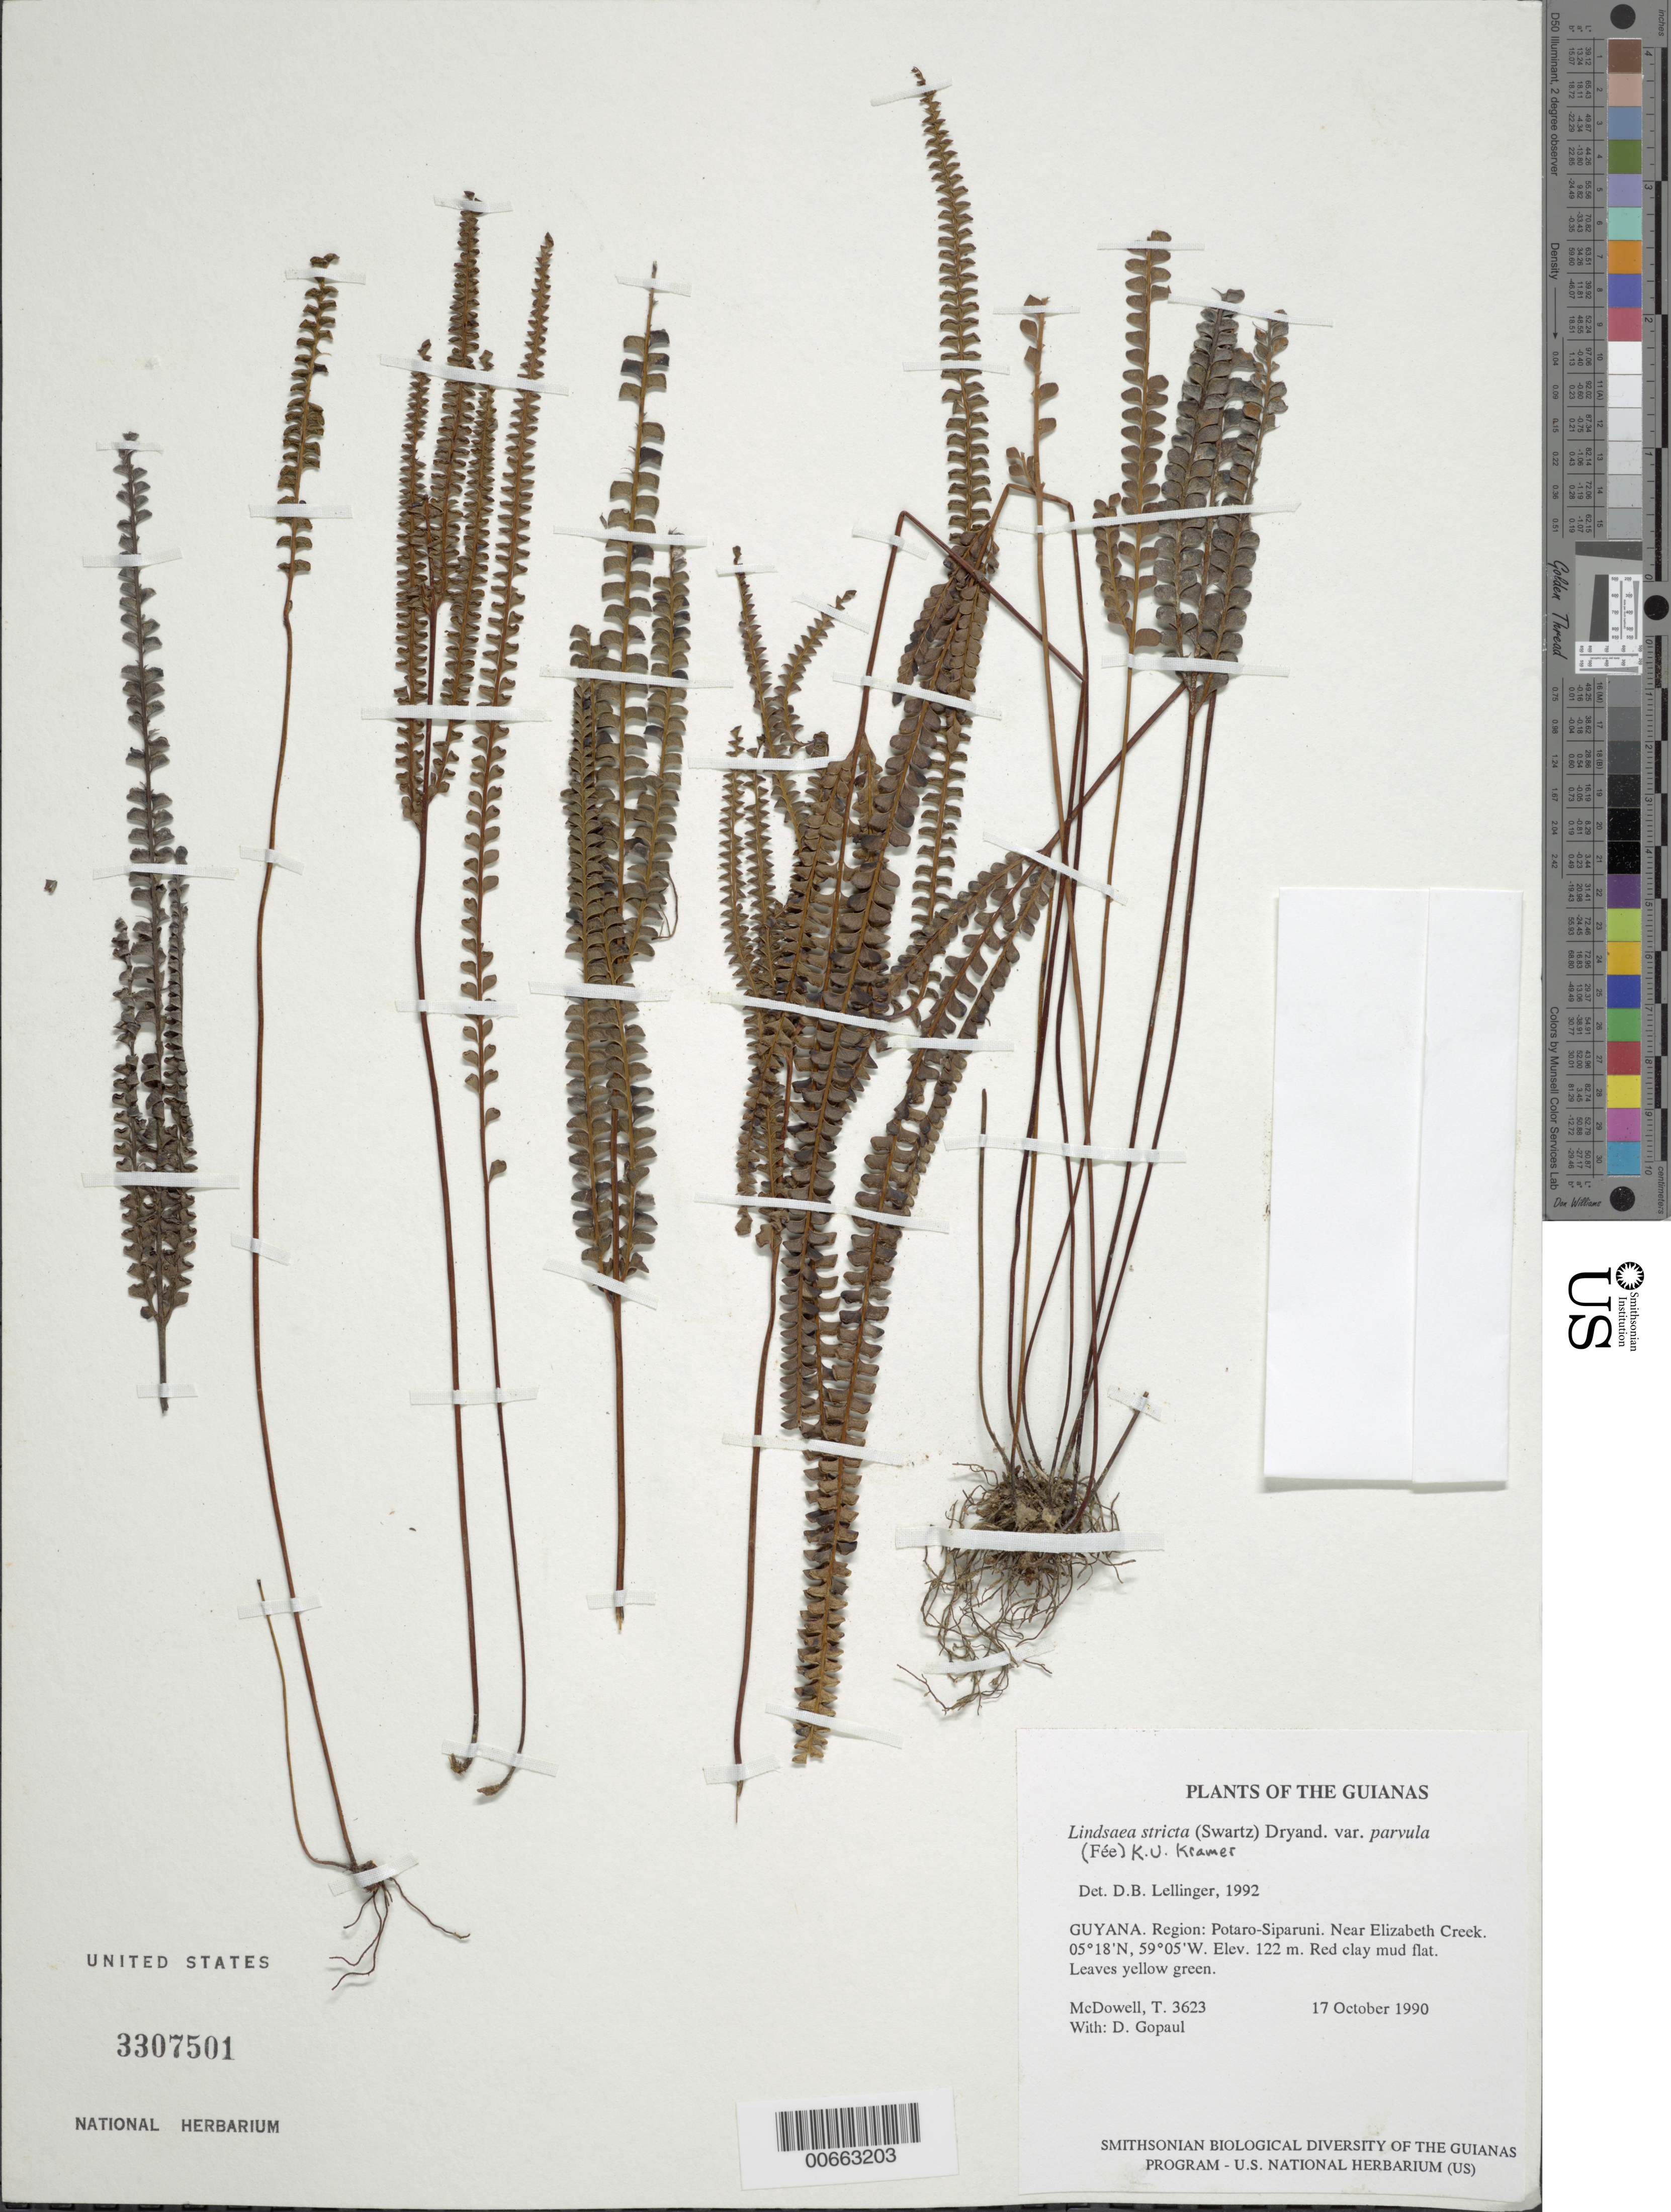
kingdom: Plantae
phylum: Tracheophyta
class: Polypodiopsida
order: Polypodiales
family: Lindsaeaceae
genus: Lindsaea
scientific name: Lindsaea stricta var. parvula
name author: (Fée) K.U. Kramer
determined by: Lellinger, David B., (BOT), Smithsonian Institution - National Museum of Natural History (UNITED STATES)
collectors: T. McDowell & D. Gopaul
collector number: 3623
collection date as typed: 17 October 1990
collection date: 1990-10-17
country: Guyana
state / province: Potaro-Siparuni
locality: Near Elizabeth Creek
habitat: Red clay mud flat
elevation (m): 122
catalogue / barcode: US 3307501